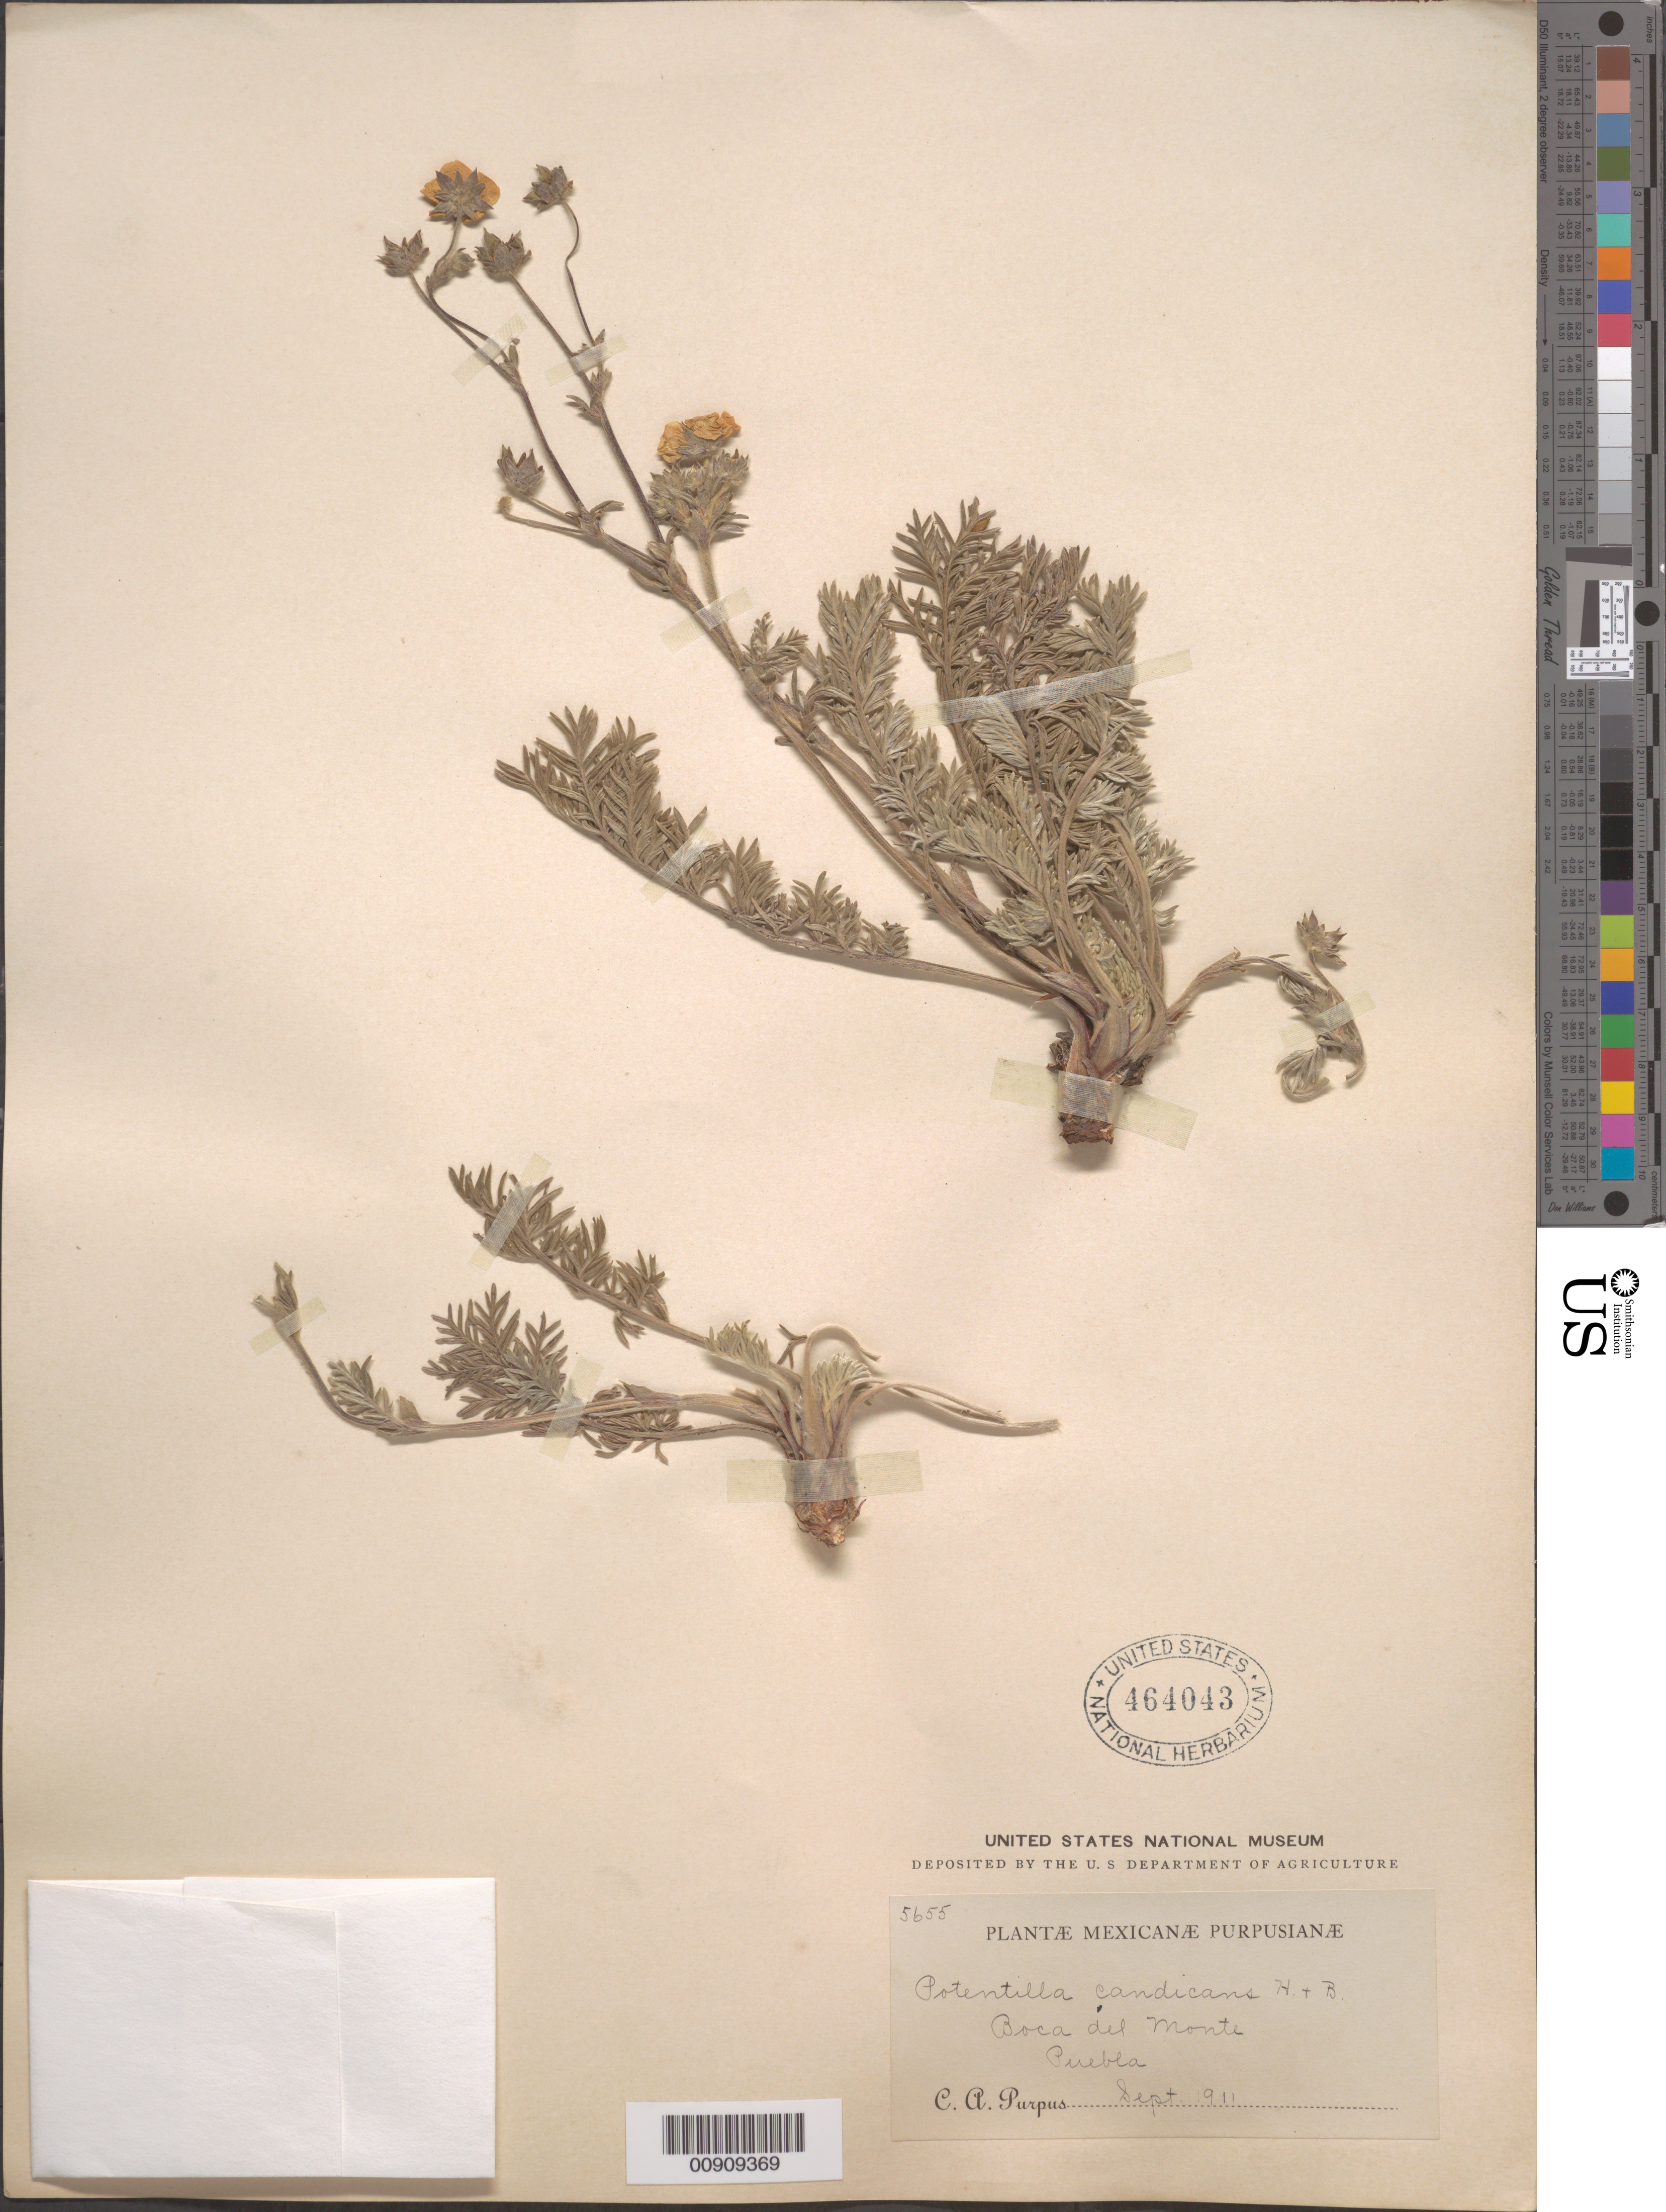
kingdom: Plantae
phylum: Tracheophyta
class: Magnoliopsida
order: Rosales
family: Rosaceae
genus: Potentilla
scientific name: Potentilla candicans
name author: Humb. & Bonpl. ex Nestl.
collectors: C. A. Purpus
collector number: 5655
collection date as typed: Sep 1911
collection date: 1911-09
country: Mexico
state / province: Puebla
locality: Boca del Monte, Puebla.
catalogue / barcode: US 464043